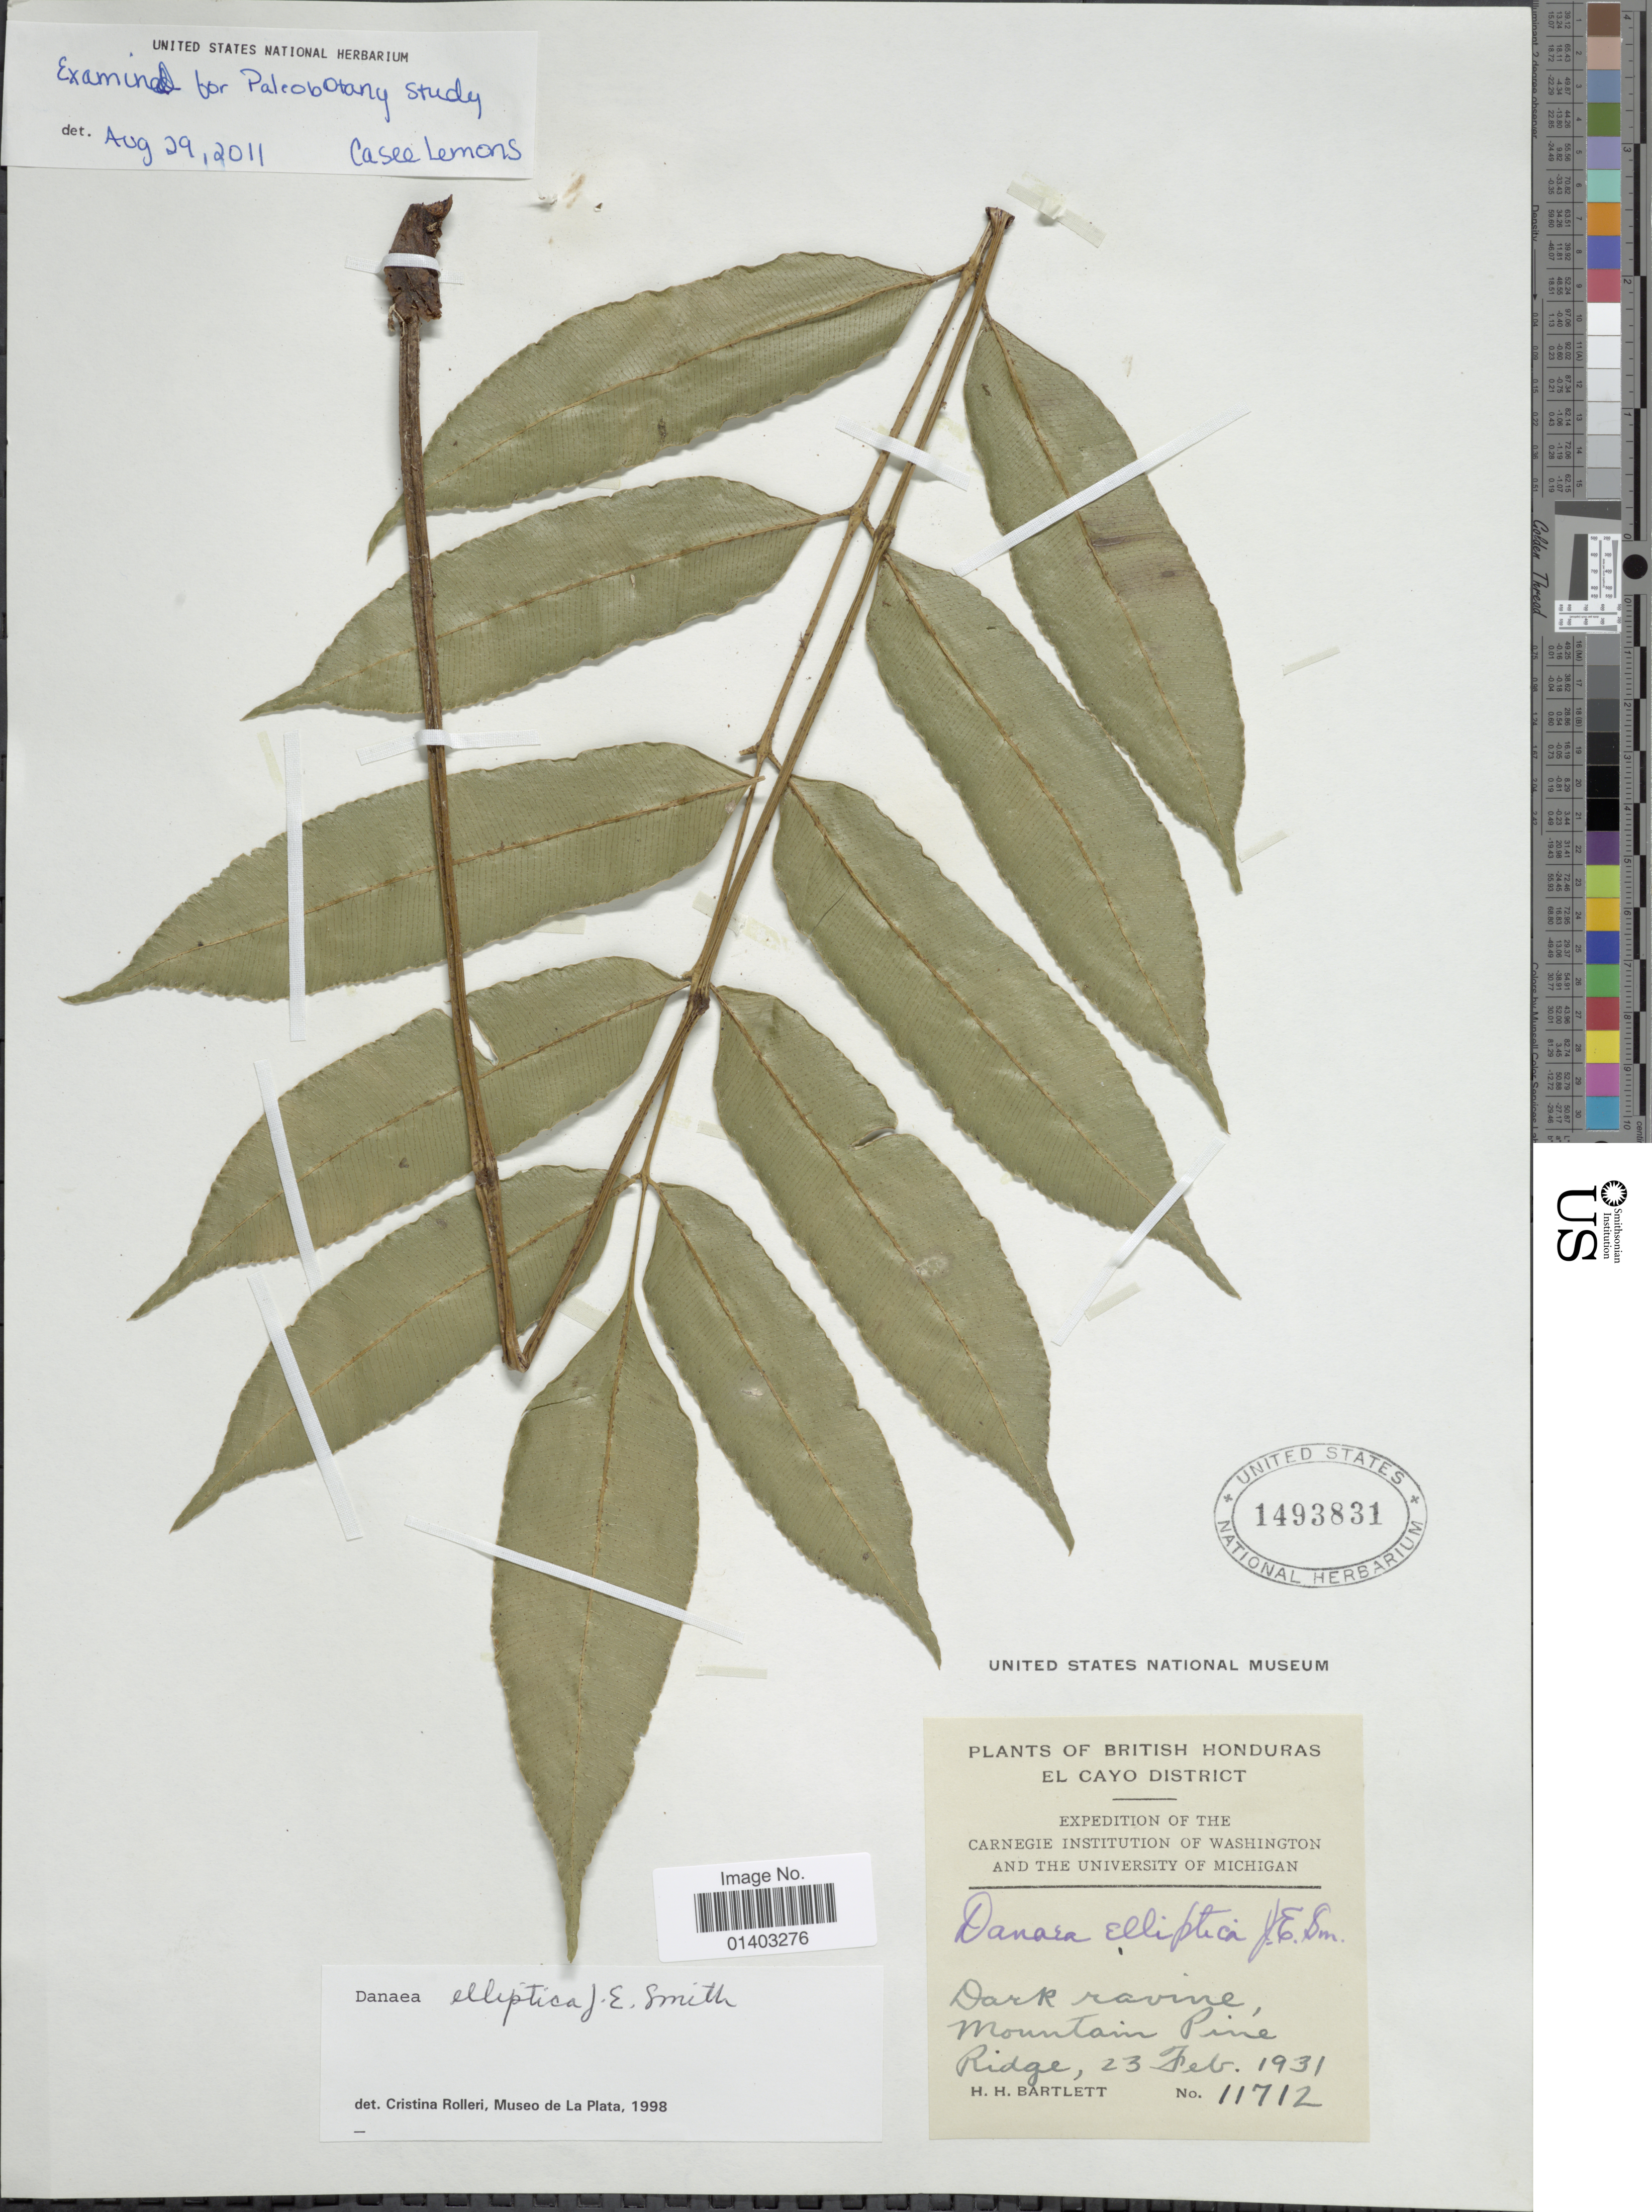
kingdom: Plantae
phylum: Tracheophyta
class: Polypodiopsida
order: Marattiales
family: Marattiaceae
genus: Danaea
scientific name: Danaea elliptica subsp. elliptica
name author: Sm.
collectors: H. H. Bartlett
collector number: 11712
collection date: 1931-02-23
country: Belize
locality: British Honduras El cayo District, dark ravine, Mountain Pine Ridge.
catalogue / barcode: US 1493831